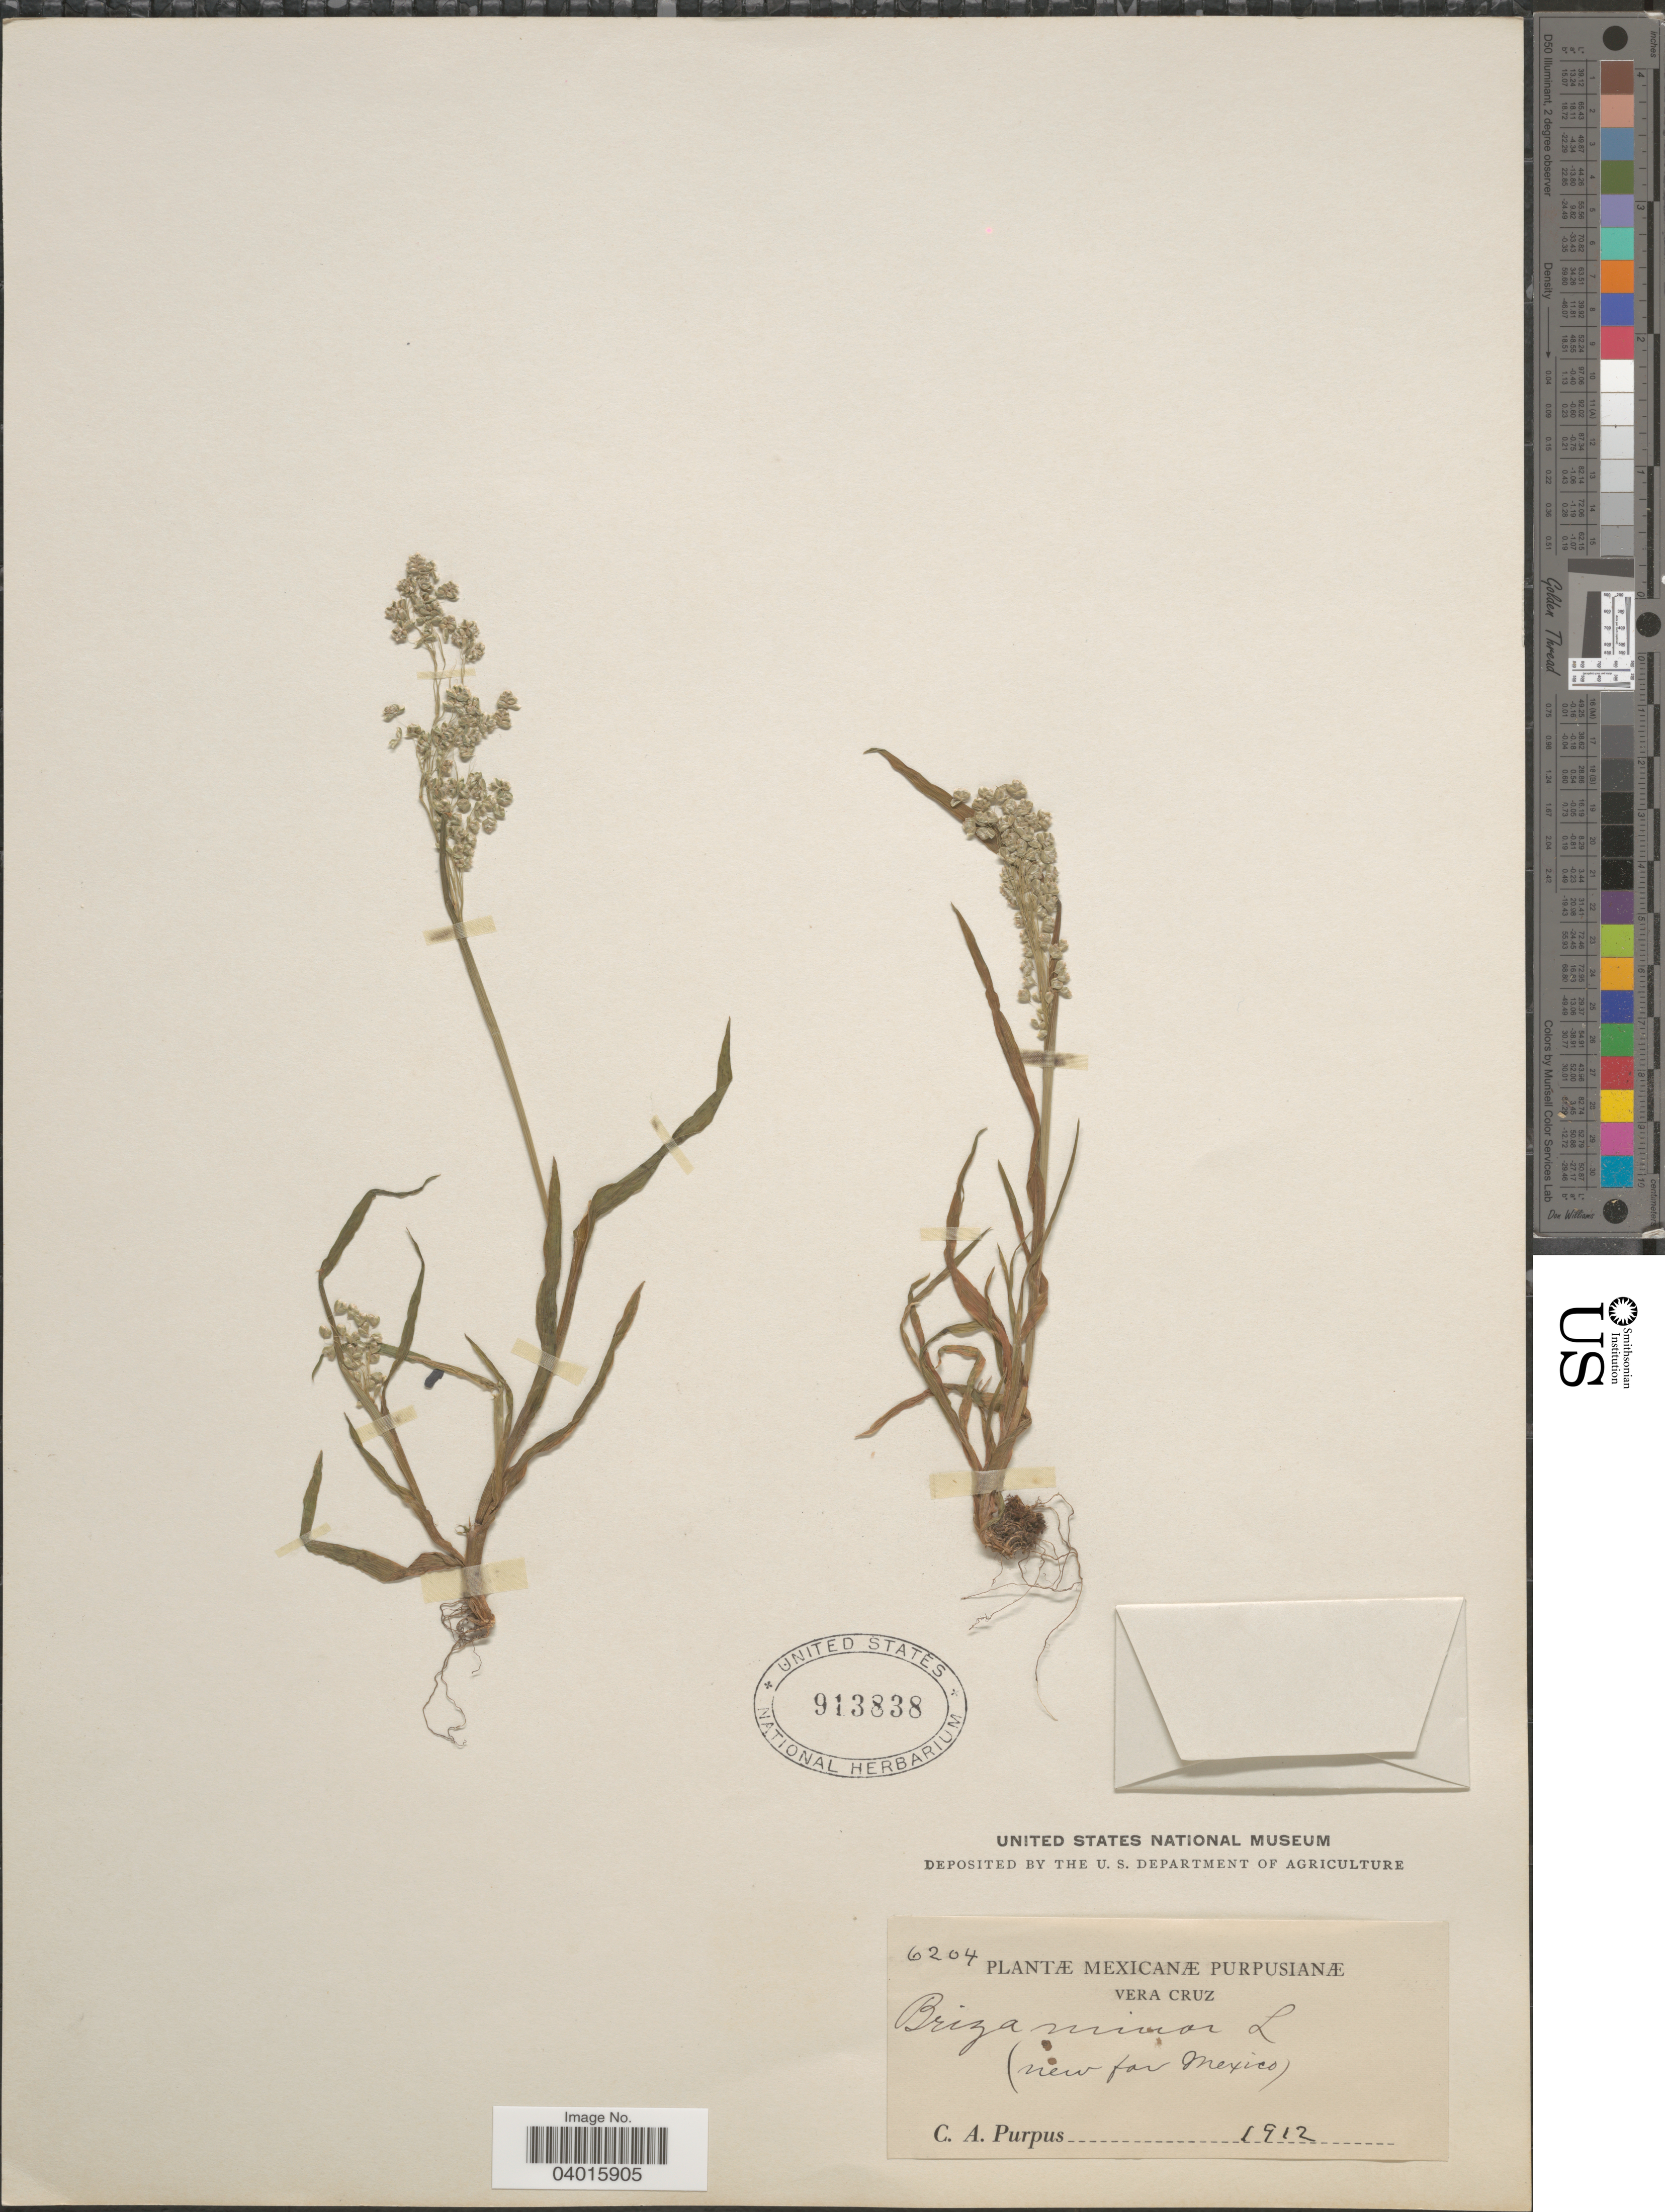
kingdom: Plantae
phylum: Tracheophyta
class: Liliopsida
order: Poales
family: Poaceae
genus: Briza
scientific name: Briza minor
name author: L.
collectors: C. A. Purpus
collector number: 6204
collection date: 1912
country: Mexico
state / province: Veracruz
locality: Mexicanæ Purpusianæ. Vera Cruz.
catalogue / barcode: US 913838